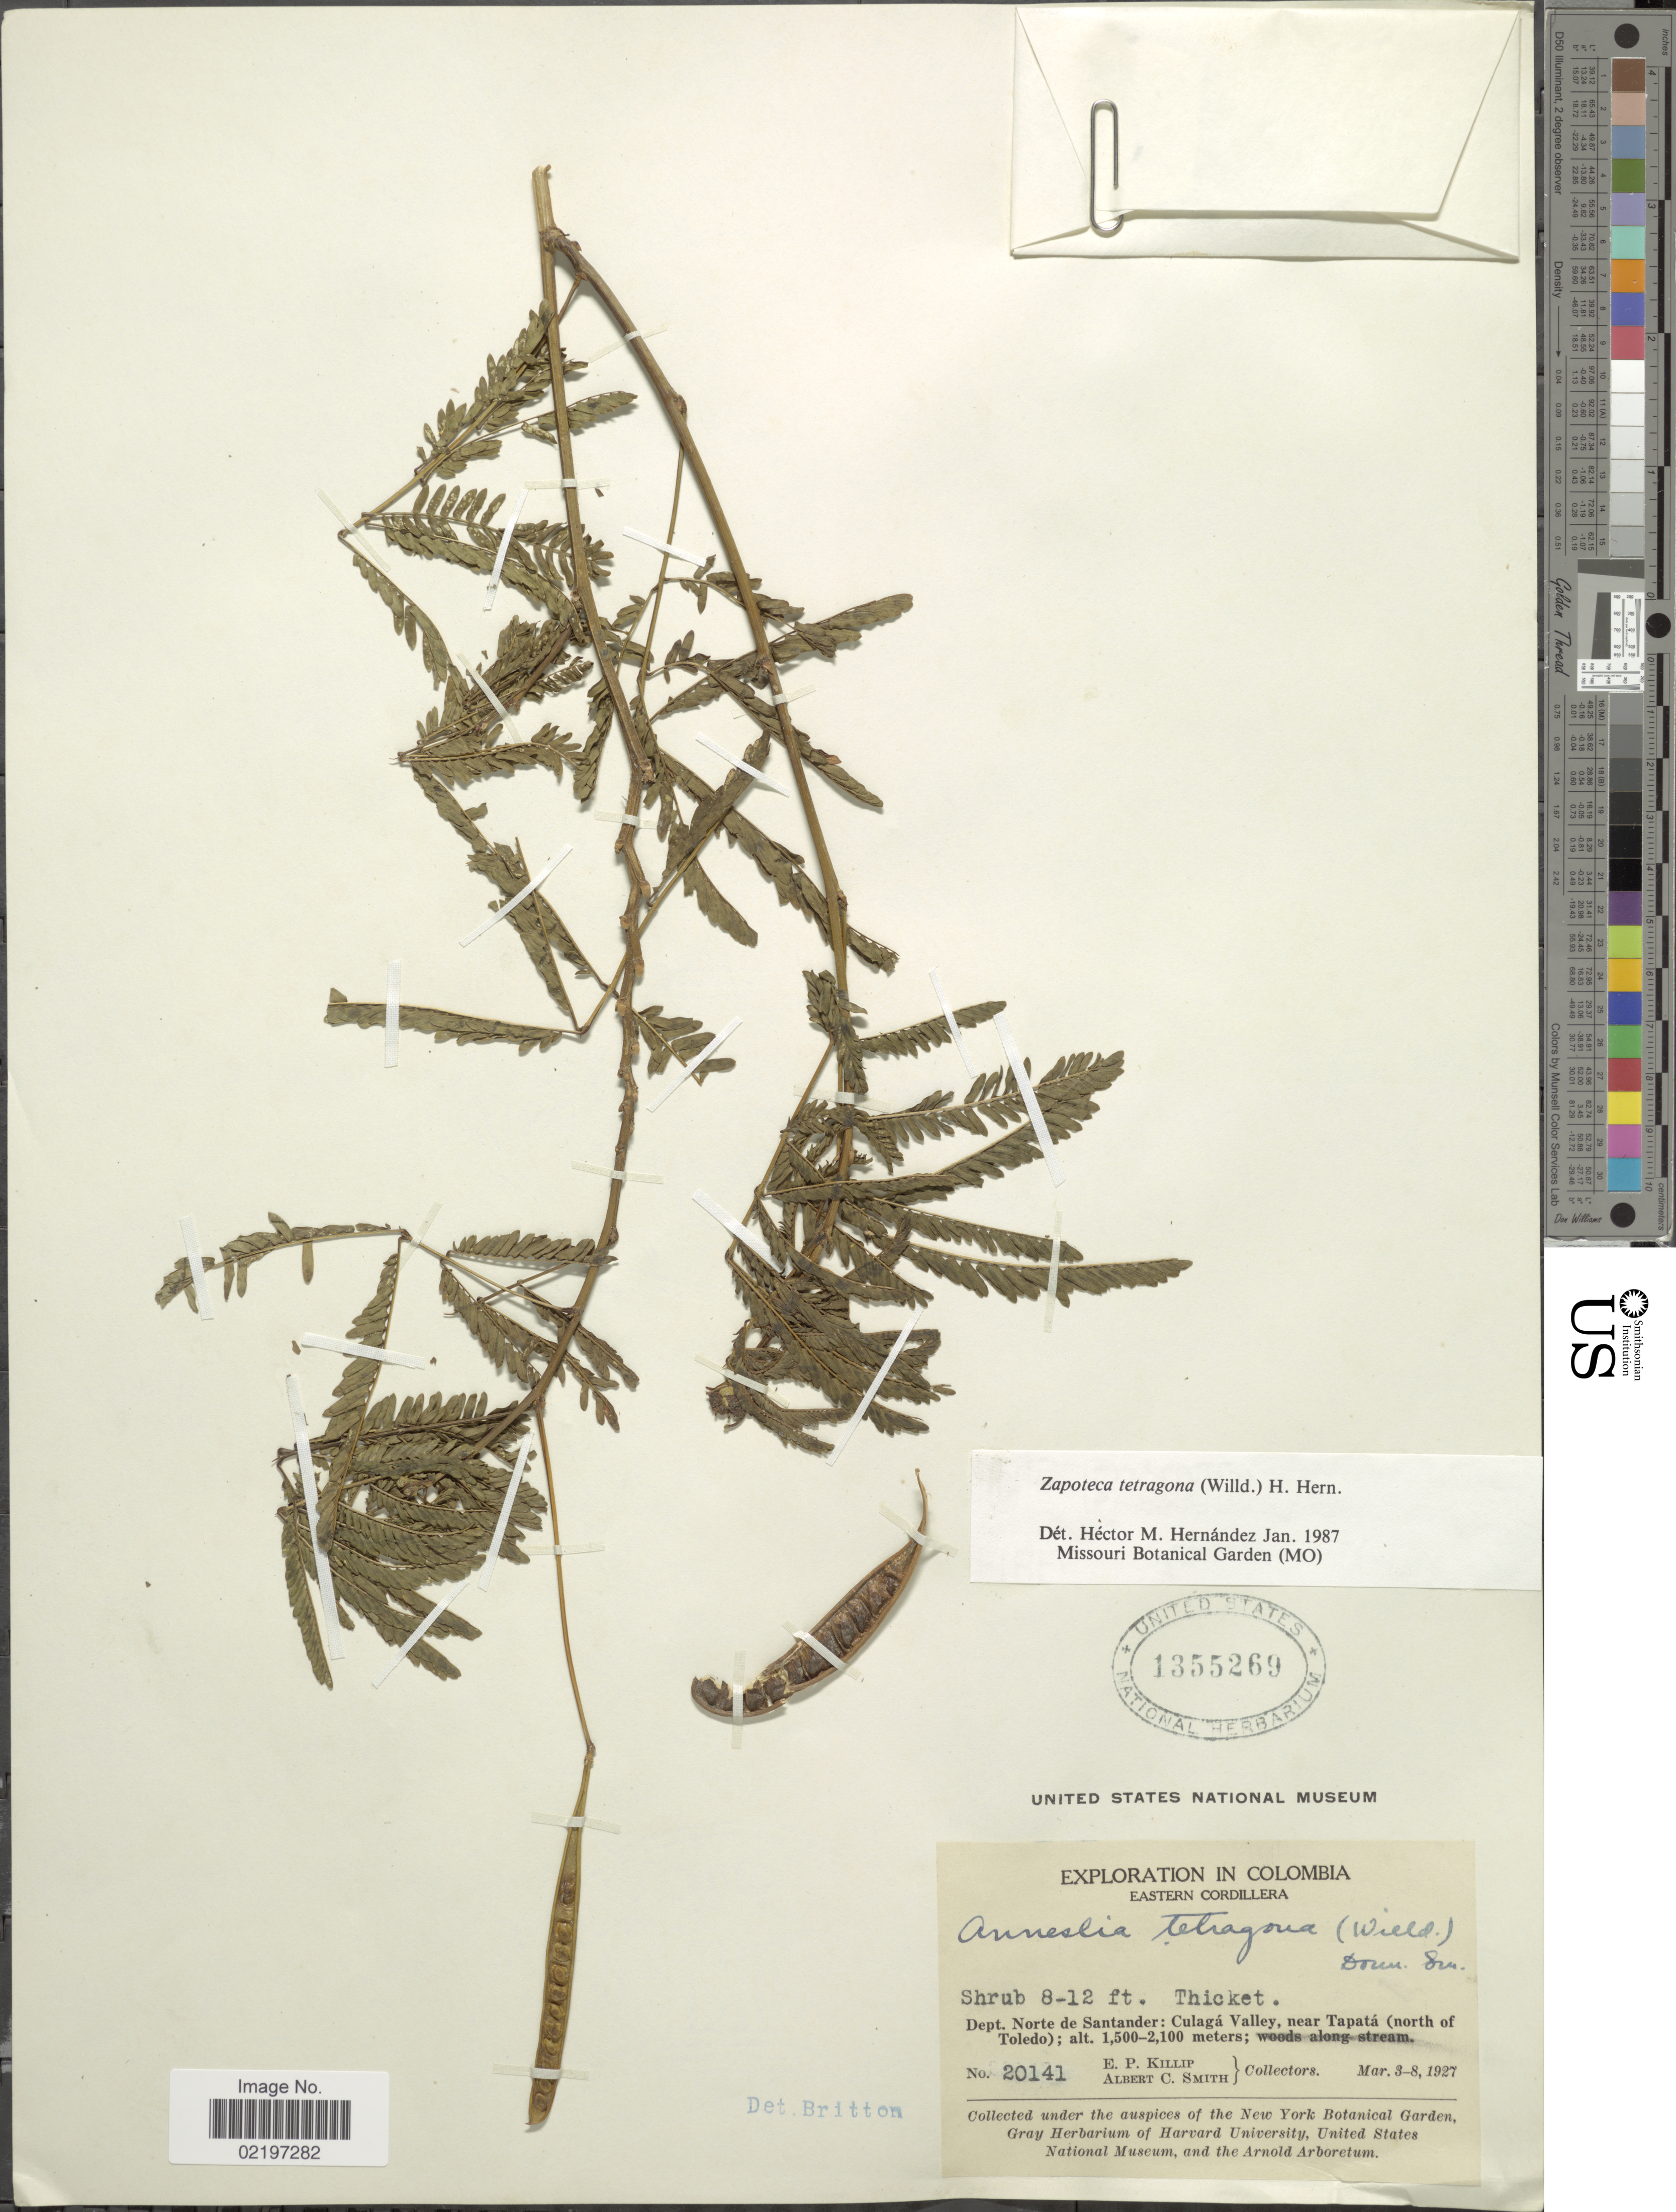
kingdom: Plantae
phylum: Tracheophyta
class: Magnoliopsida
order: Fabales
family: Fabaceae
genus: Zapoteca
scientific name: Zapoteca tetragona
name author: (Willd.) H.M. Hern.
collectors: E. P. Killip & A. C. Smith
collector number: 20141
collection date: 1927-03-03/1927-03-08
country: Colombia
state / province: Norte de Santander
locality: Eastern Cordillera, Dept. Notre de Santande: Culagra Valley, near Tapata (north of Toledo)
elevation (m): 1500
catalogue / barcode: US 1355269